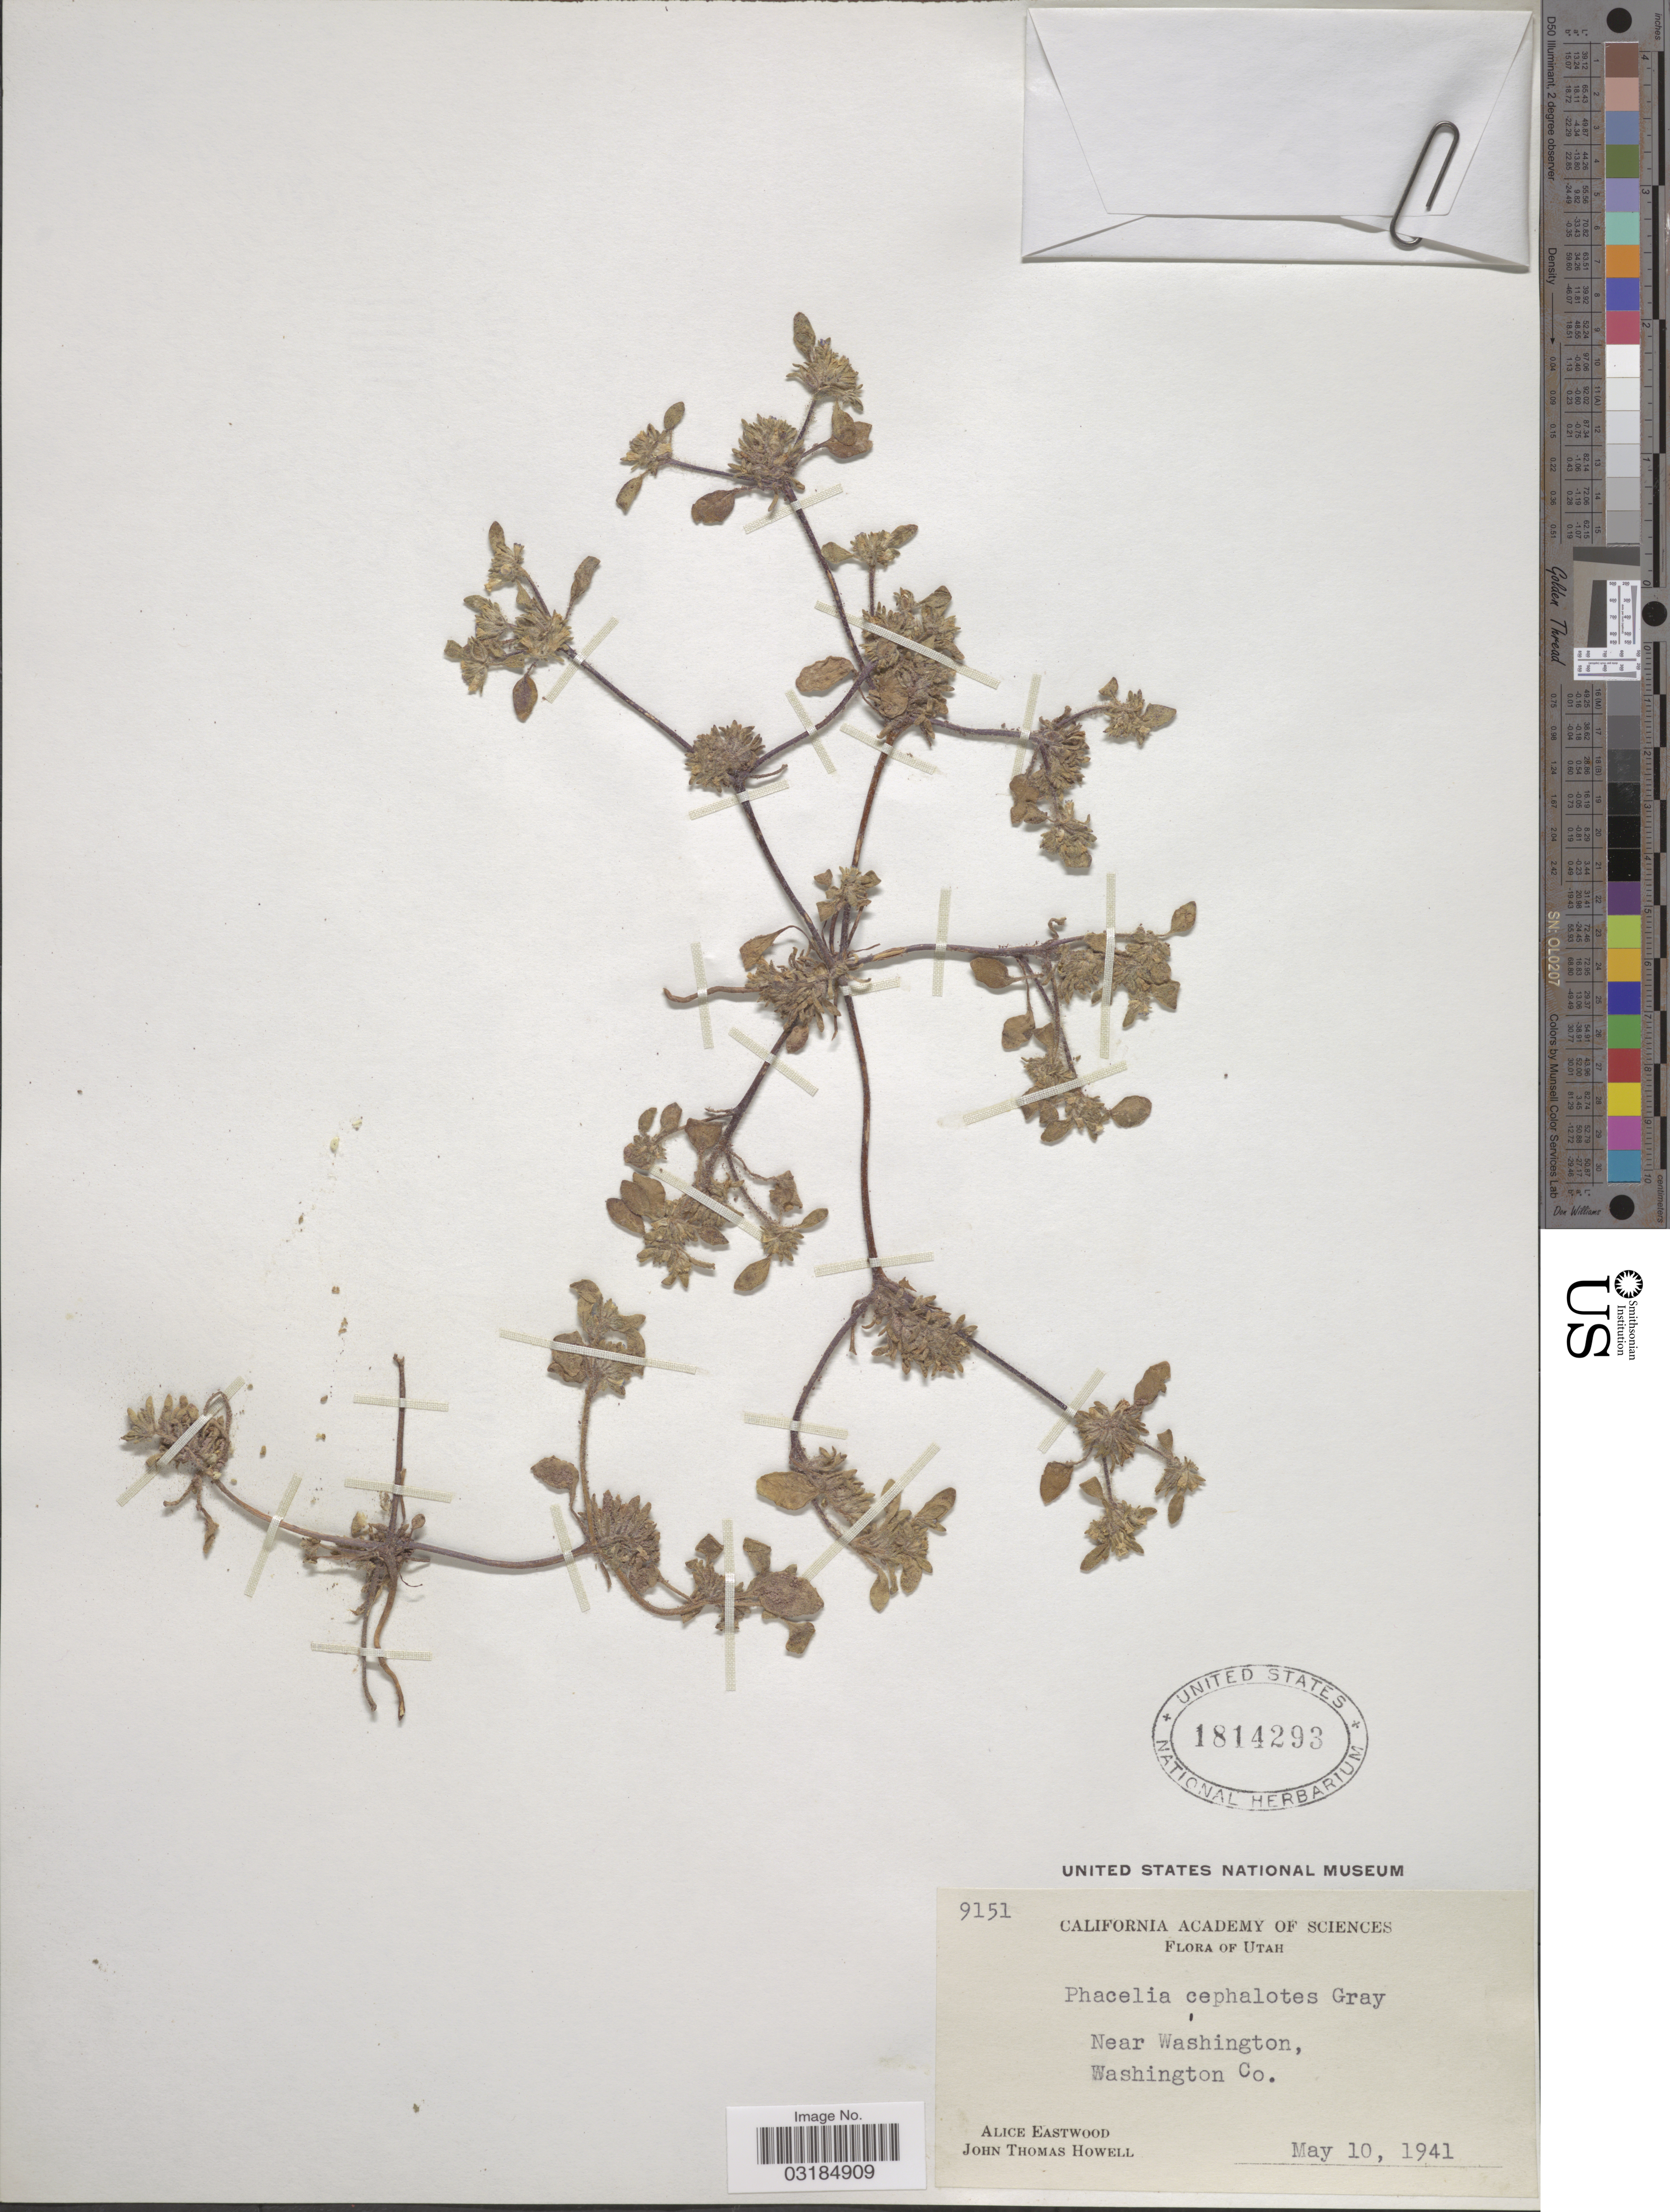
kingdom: Plantae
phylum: Tracheophyta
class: Magnoliopsida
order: Boraginales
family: Hydrophyllaceae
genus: Phacelia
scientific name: Phacelia cephalotes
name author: A. Gray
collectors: A. Eastwood & J. T. Howell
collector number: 9151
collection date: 1941-05-10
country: United States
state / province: Utah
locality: Near Washington, Washington Co.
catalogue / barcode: US 1814293